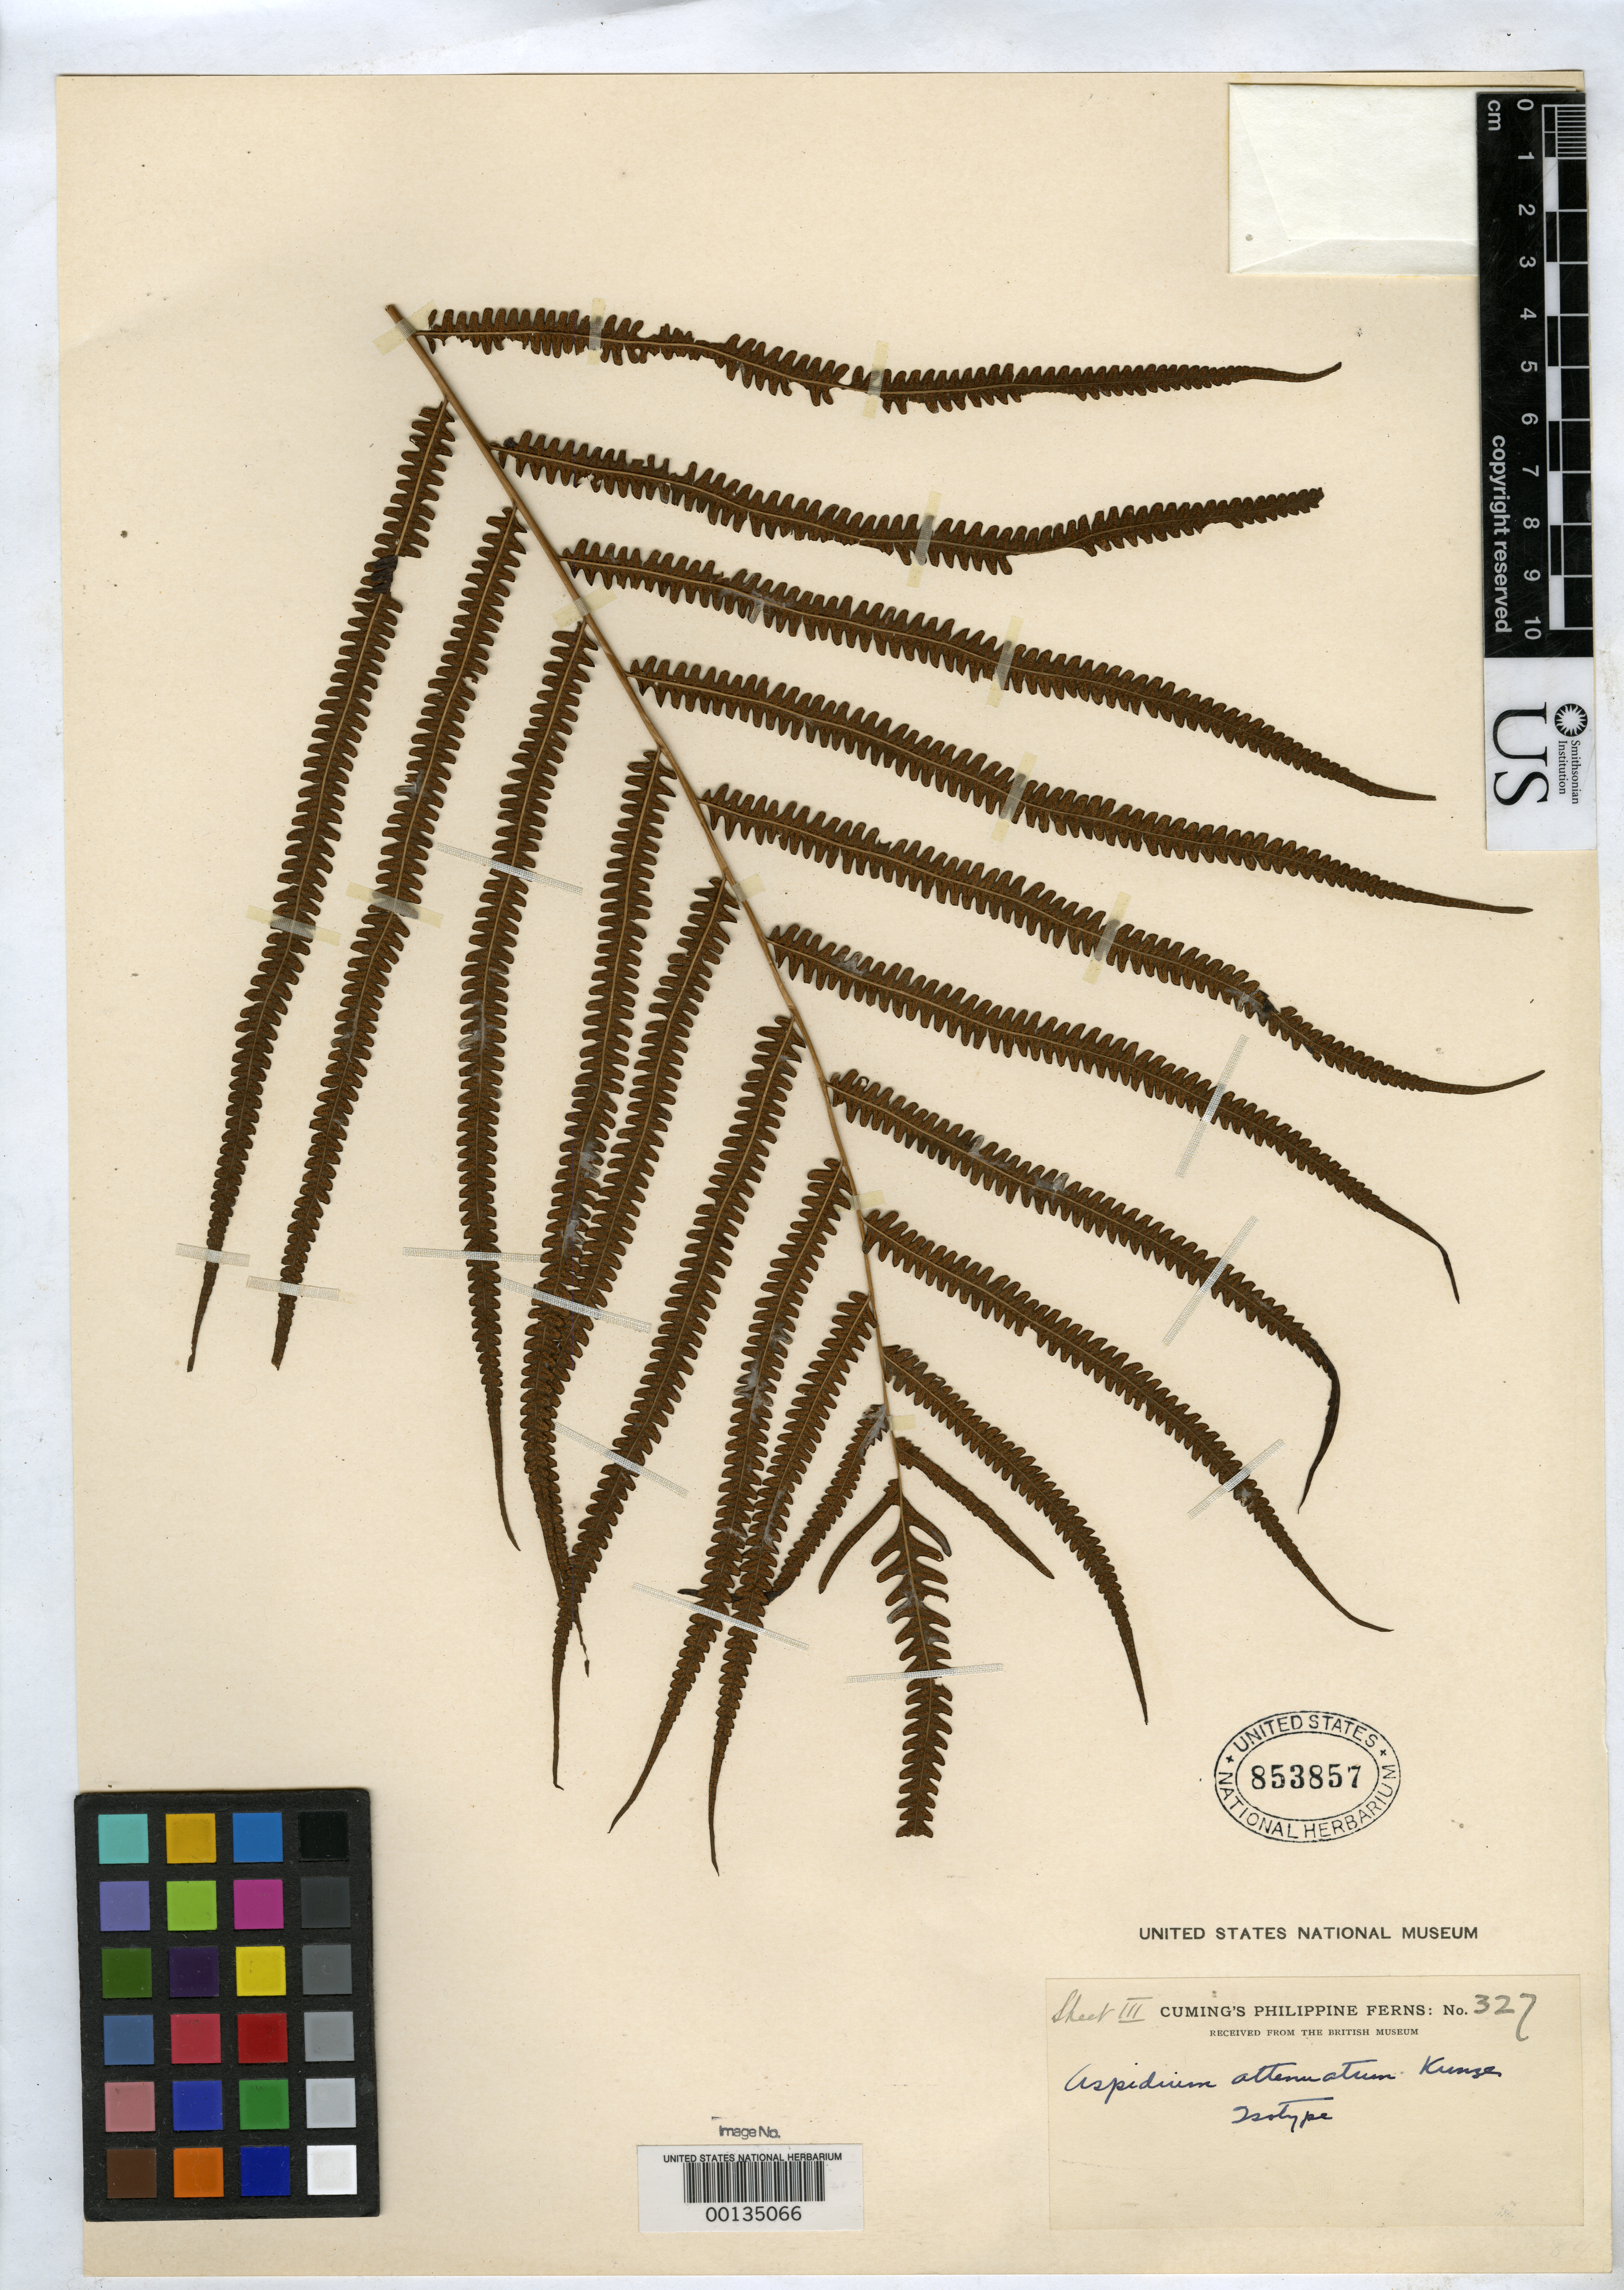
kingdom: Plantae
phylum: Tracheophyta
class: Polypodiopsida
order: Polypodiales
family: Tectariaceae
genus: Aspidium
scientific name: Aspidium attenuatum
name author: Kunze ex Mett.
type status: Type Collection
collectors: H. Cuming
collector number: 327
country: Philippines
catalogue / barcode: US 853857